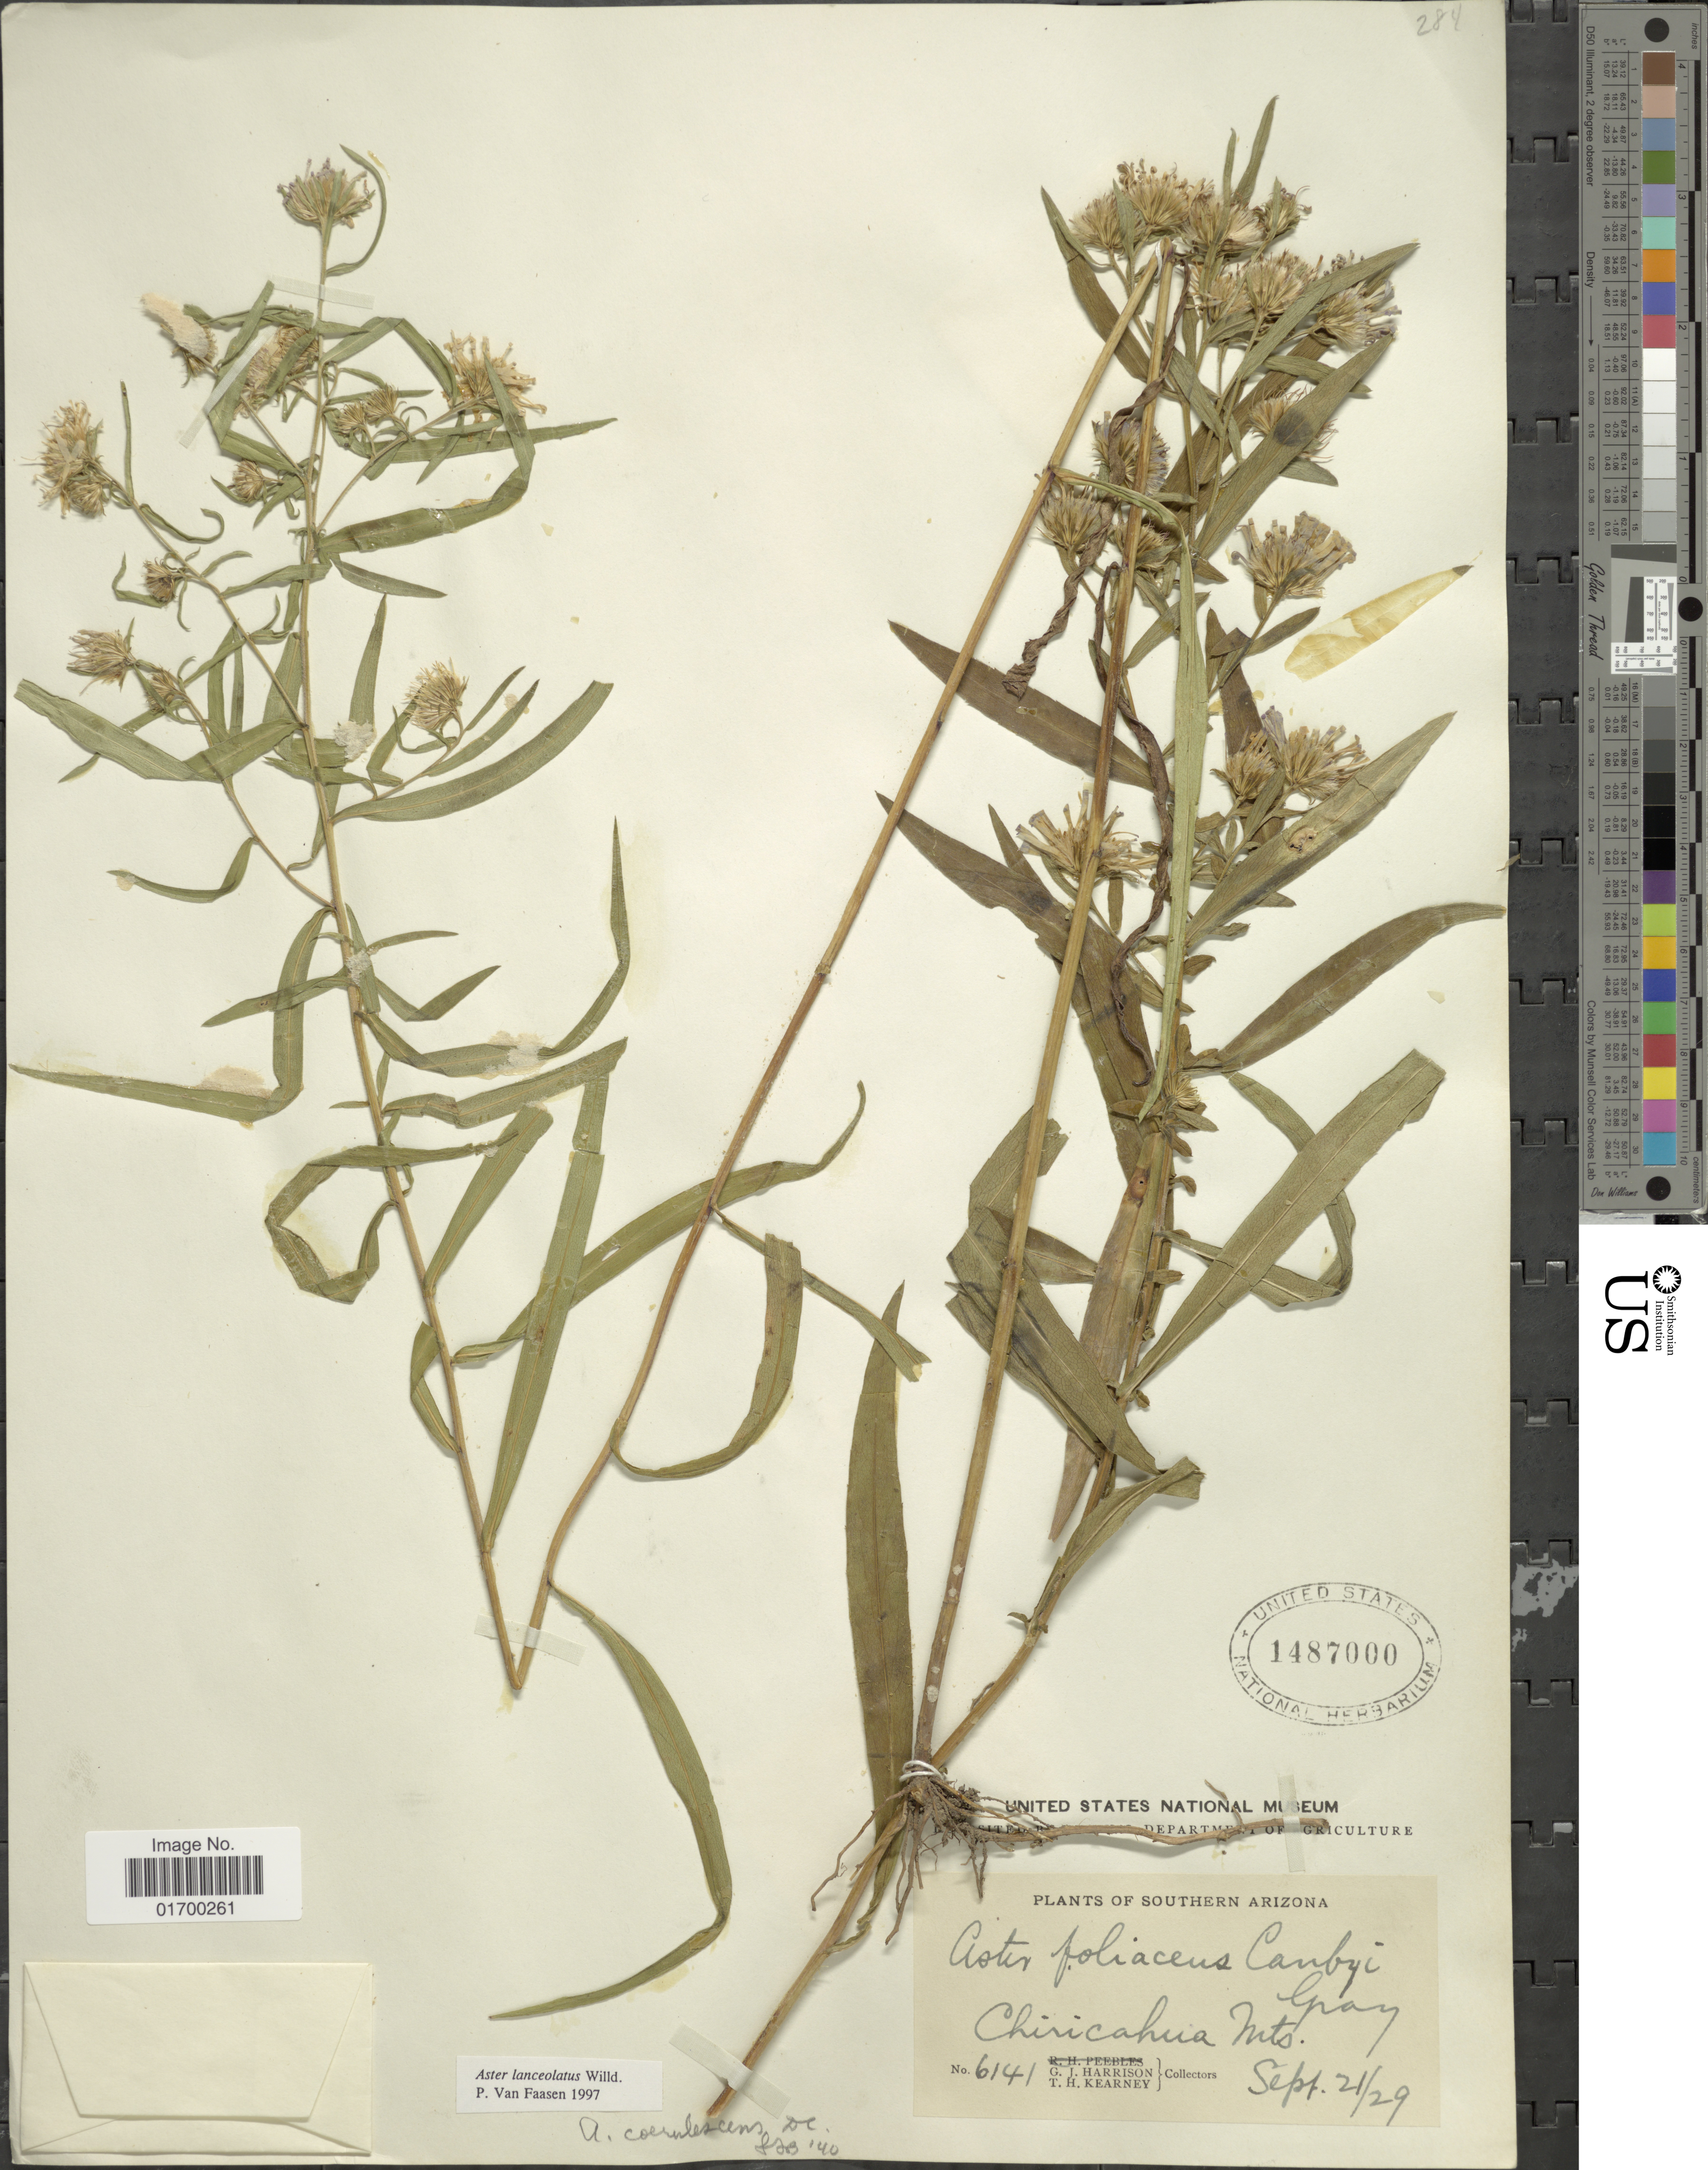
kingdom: Plantae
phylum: Tracheophyta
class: Magnoliopsida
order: Asterales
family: Asteraceae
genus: Symphyotrichum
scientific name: Symphyotrichum lanceolatum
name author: (Willd.) G.L. Nesom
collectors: G. J. Harrison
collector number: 6141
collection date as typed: Transcribed d/m/y: 21/9/29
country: United States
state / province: Arizona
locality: Southern Arizona, Chiricahua Mts.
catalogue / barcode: US 1487000